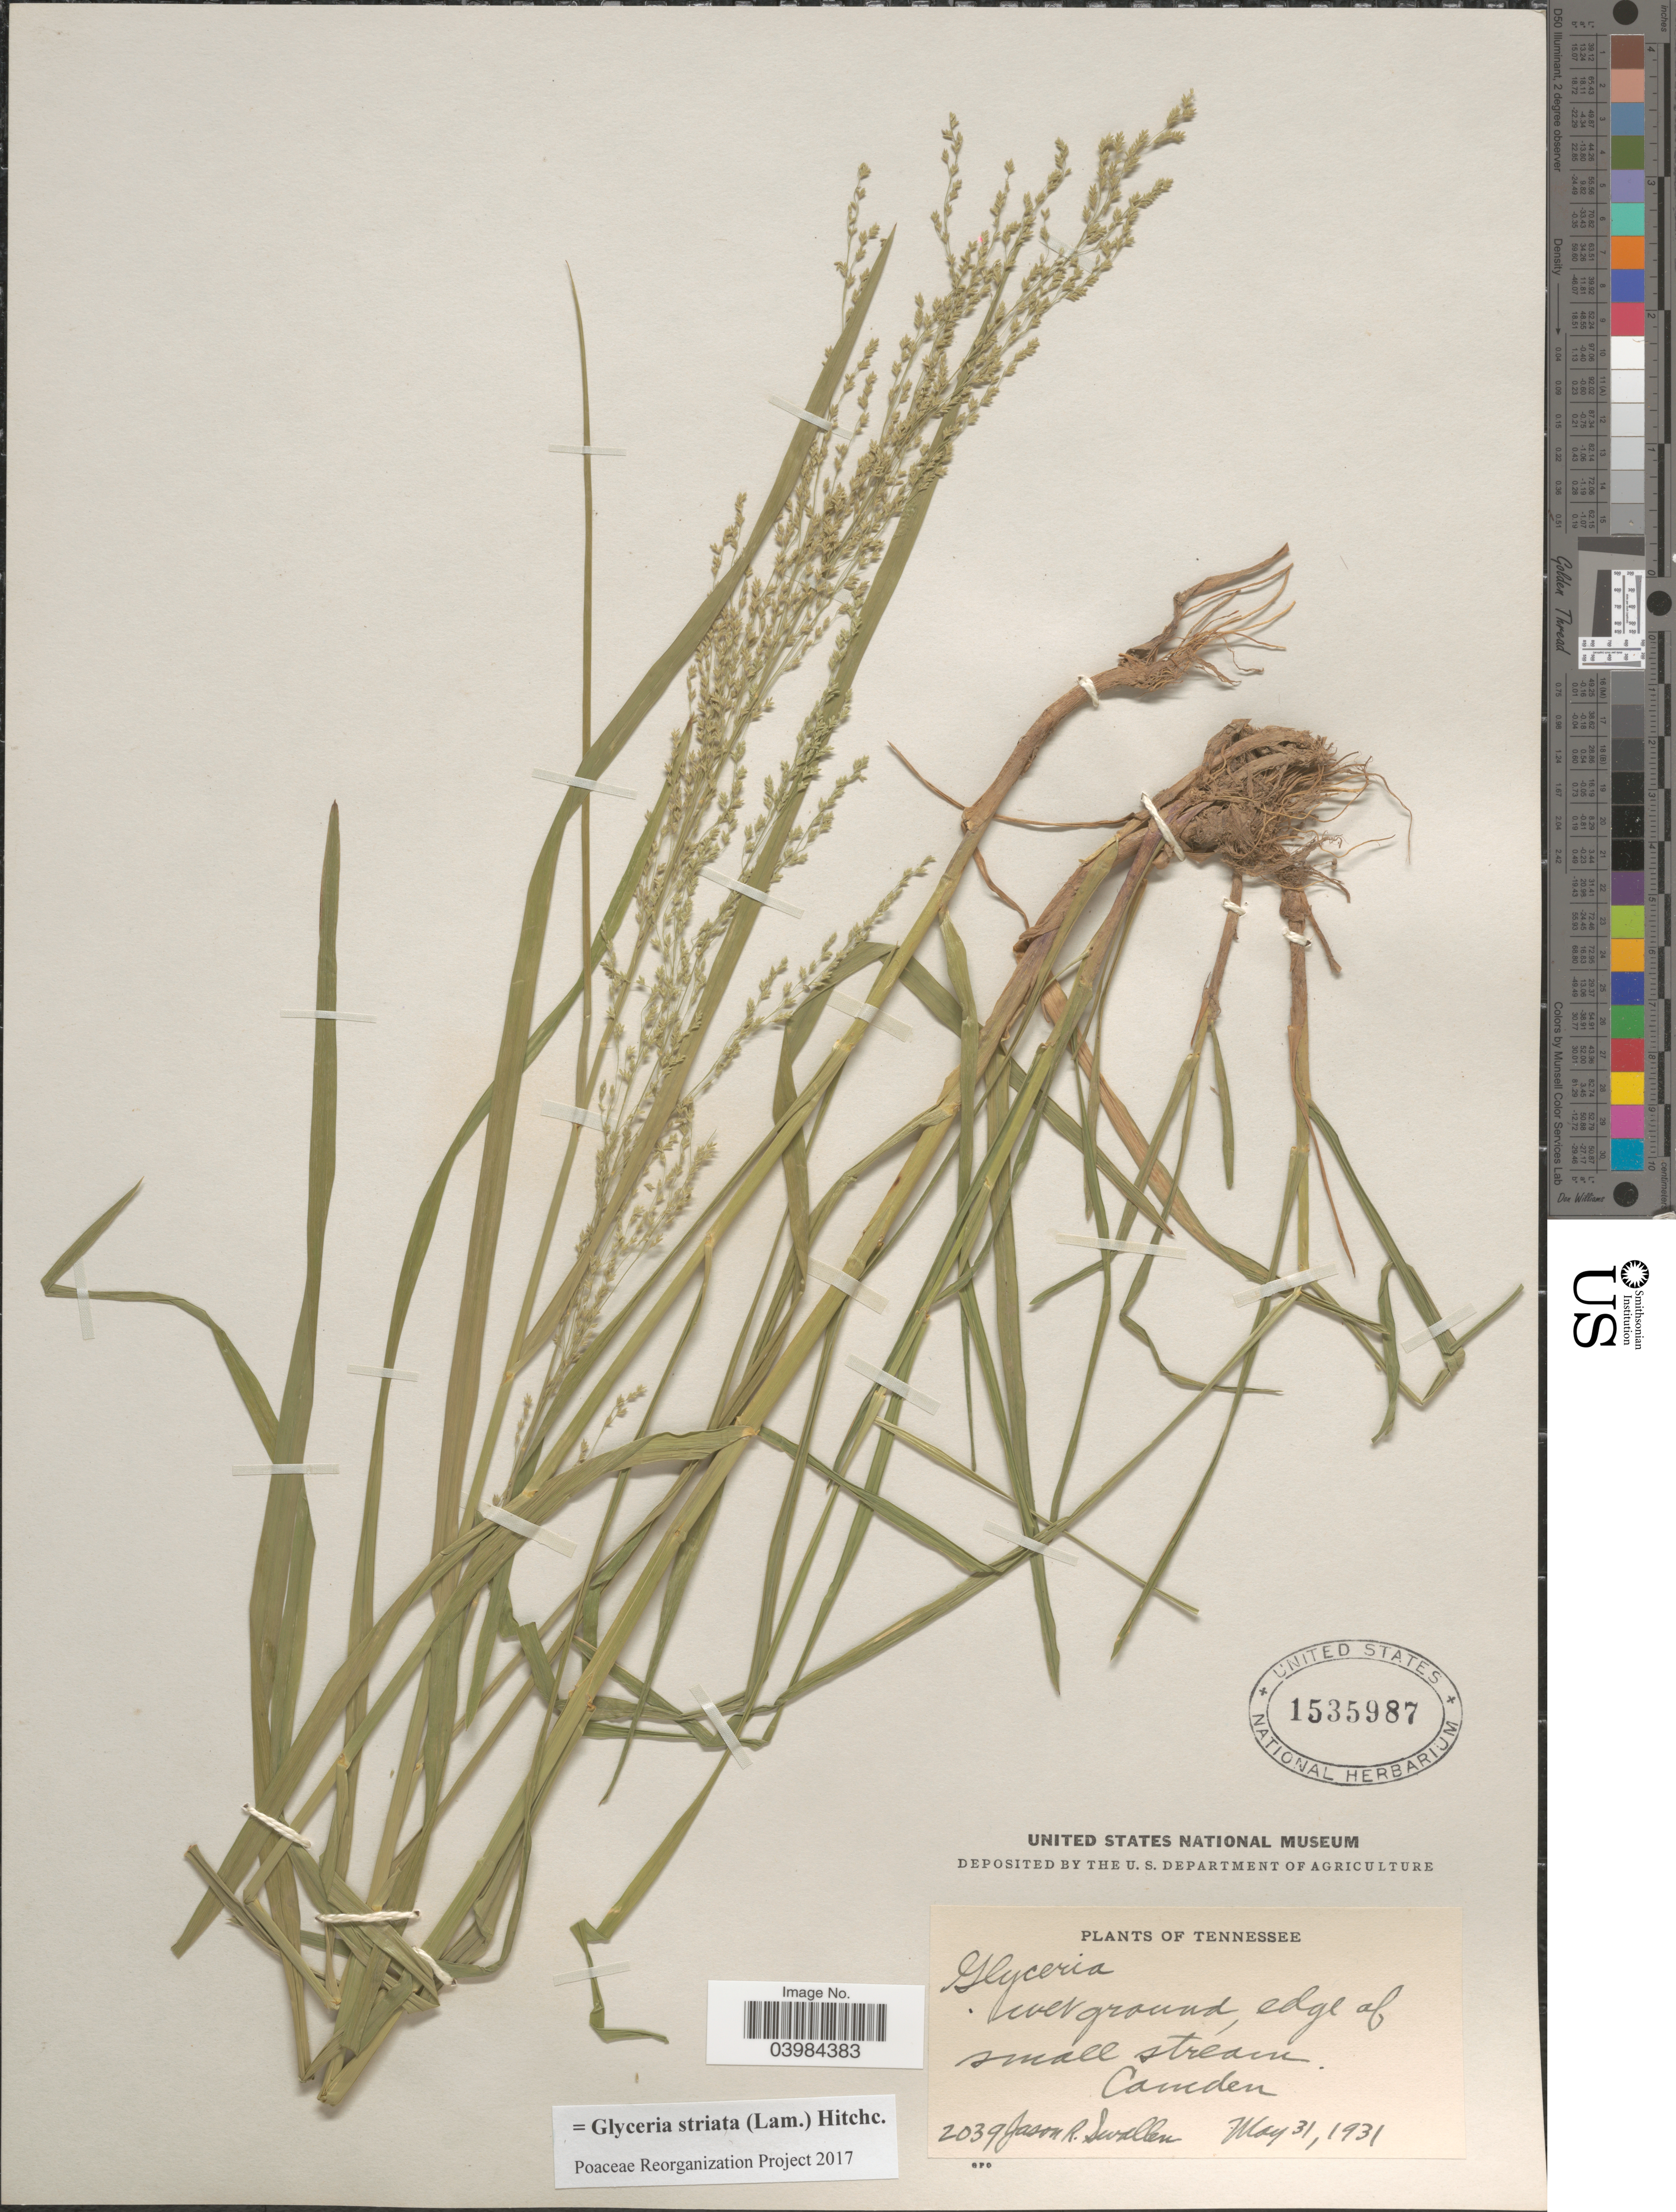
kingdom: Plantae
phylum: Tracheophyta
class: Liliopsida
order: Poales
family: Poaceae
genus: Glyceria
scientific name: Glyceria striata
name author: (Lam.) Hitchc.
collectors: J. R. Swallen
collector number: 2039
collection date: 1931-05-31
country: United States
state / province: Tennessee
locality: Camden.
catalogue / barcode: US 1535987